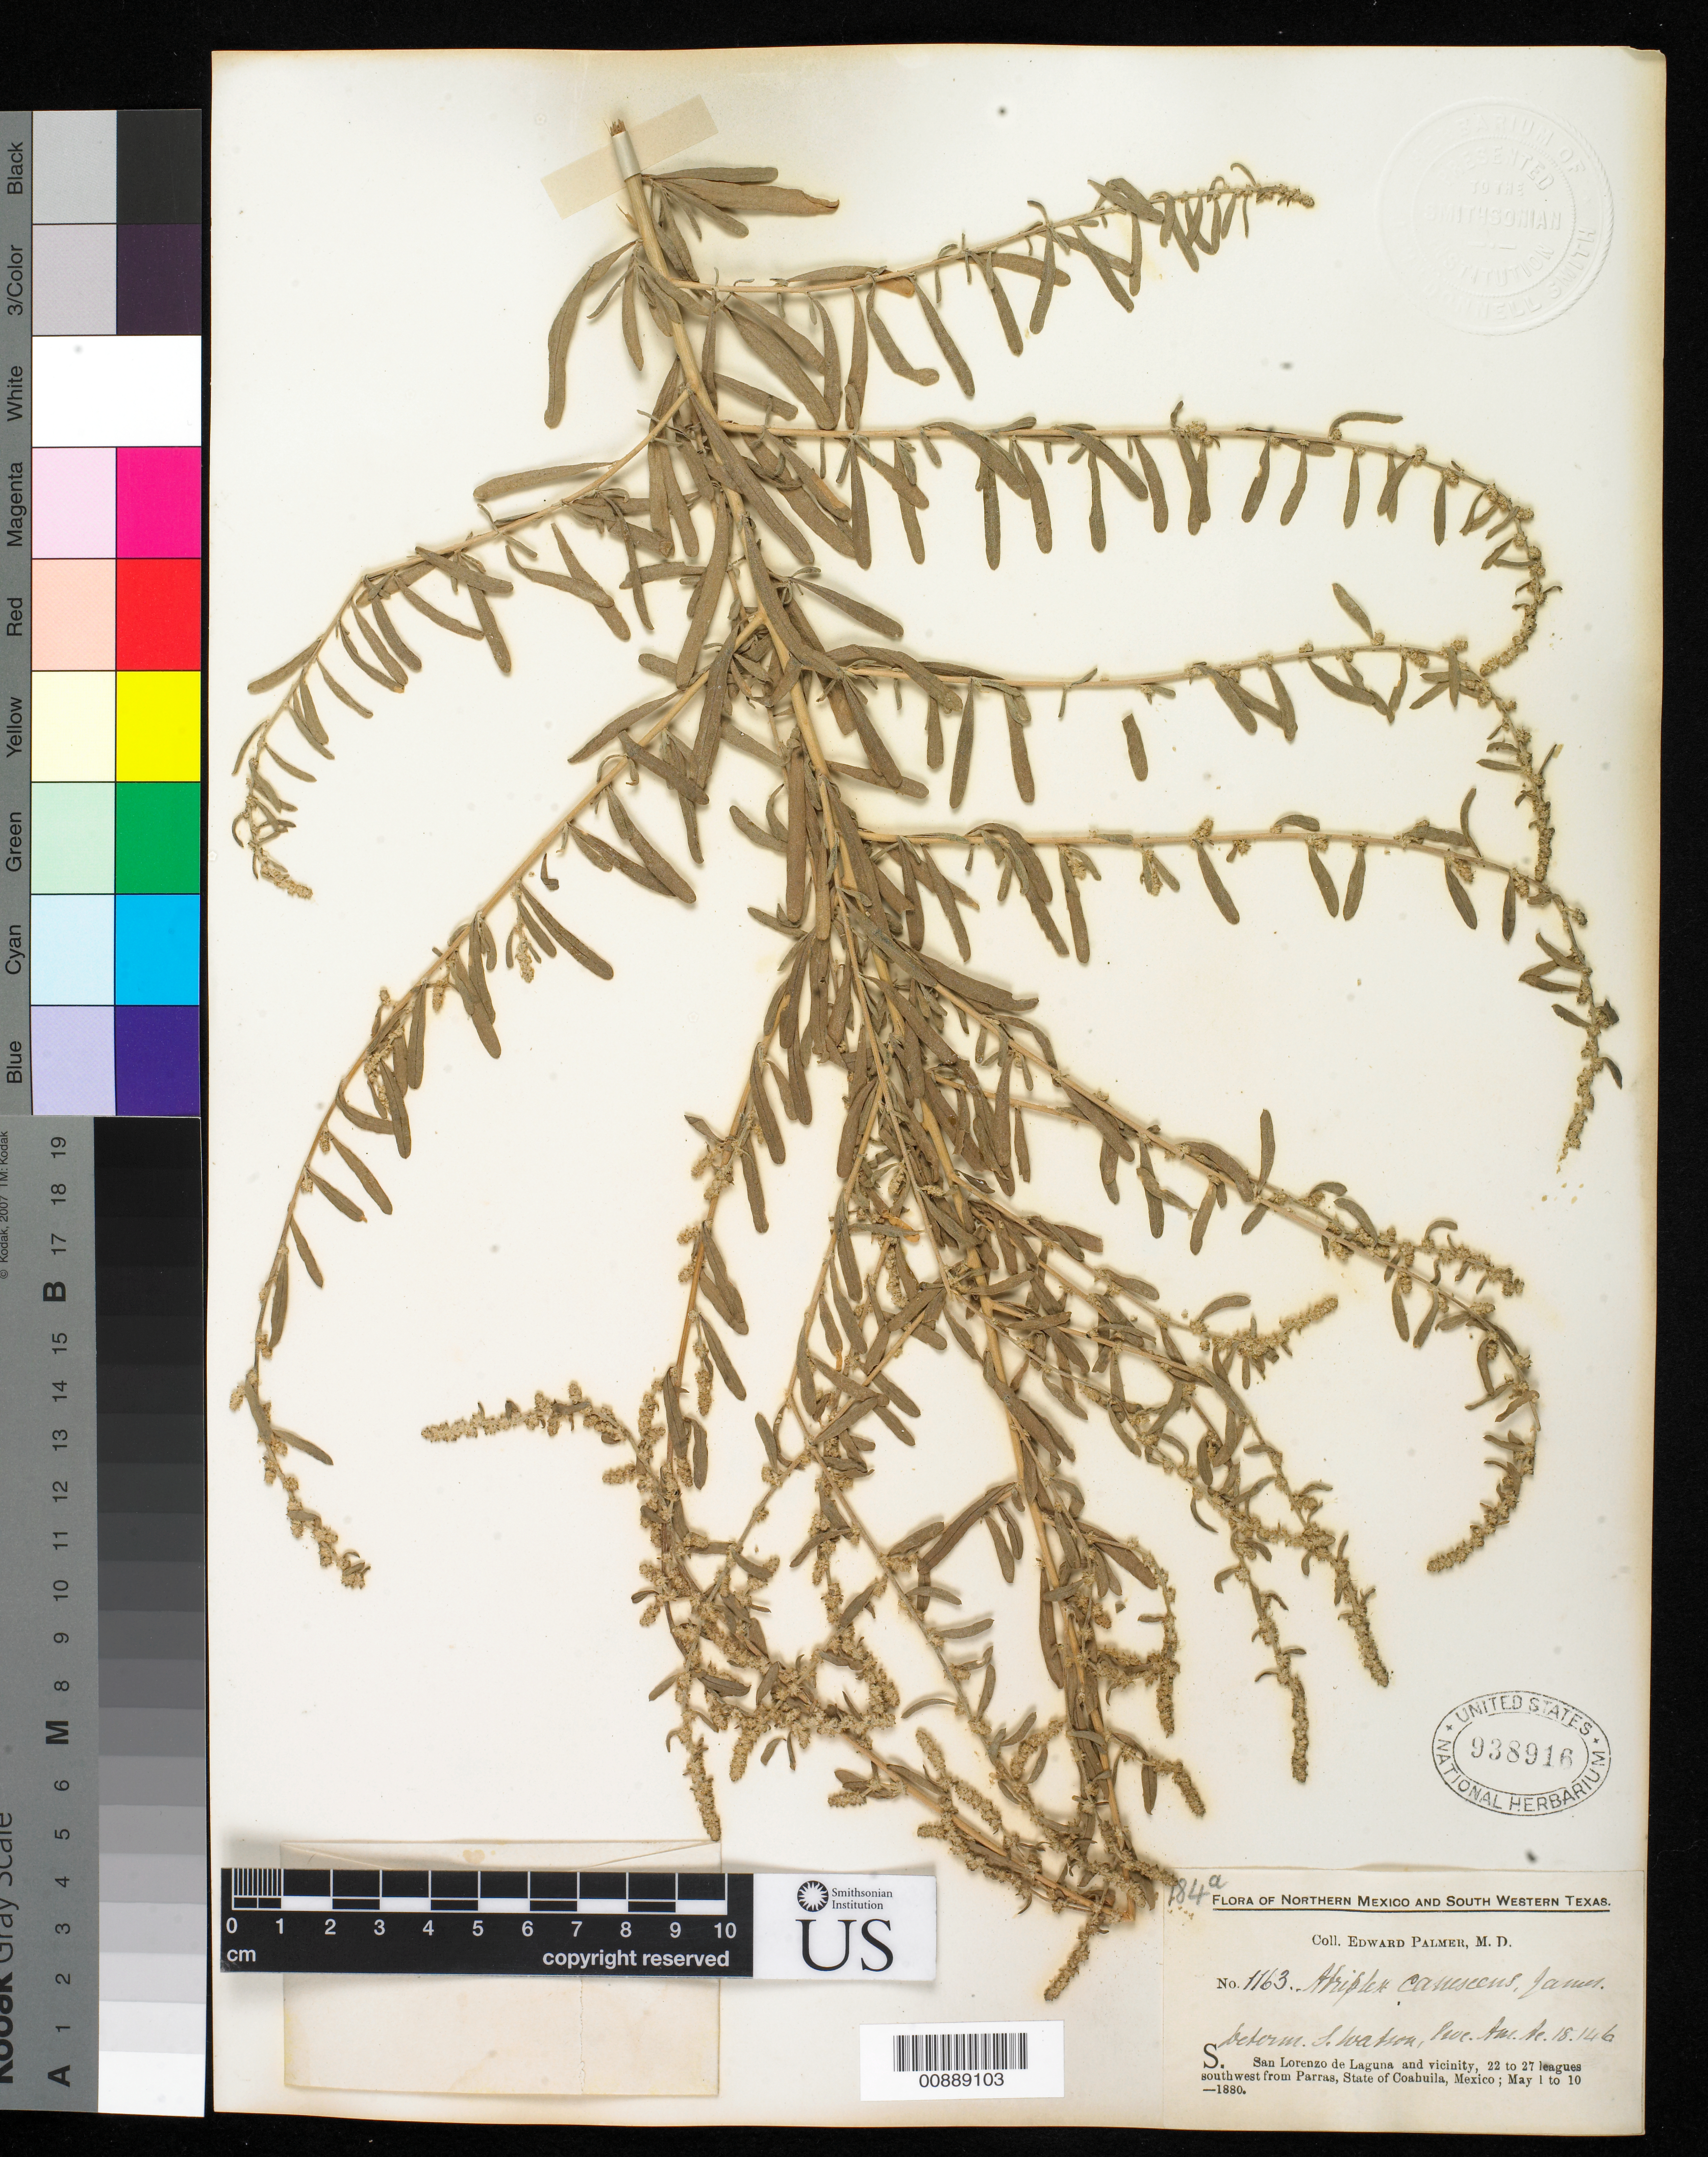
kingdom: Plantae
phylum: Tracheophyta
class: Magnoliopsida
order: Caryophyllales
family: Amaranthaceae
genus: Atriplex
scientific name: Atriplex canescens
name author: (Pursh) Nutt.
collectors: E. Palmer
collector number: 1163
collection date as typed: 01 May 1880 to 10 May 1880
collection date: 1880-05-01/1880-05-10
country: Mexico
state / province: Coahuila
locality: S. San Lorenzo de Laguna and vicinity, 22 to 27 leagues southwest from Parras, Coahuila.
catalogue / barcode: US 938916